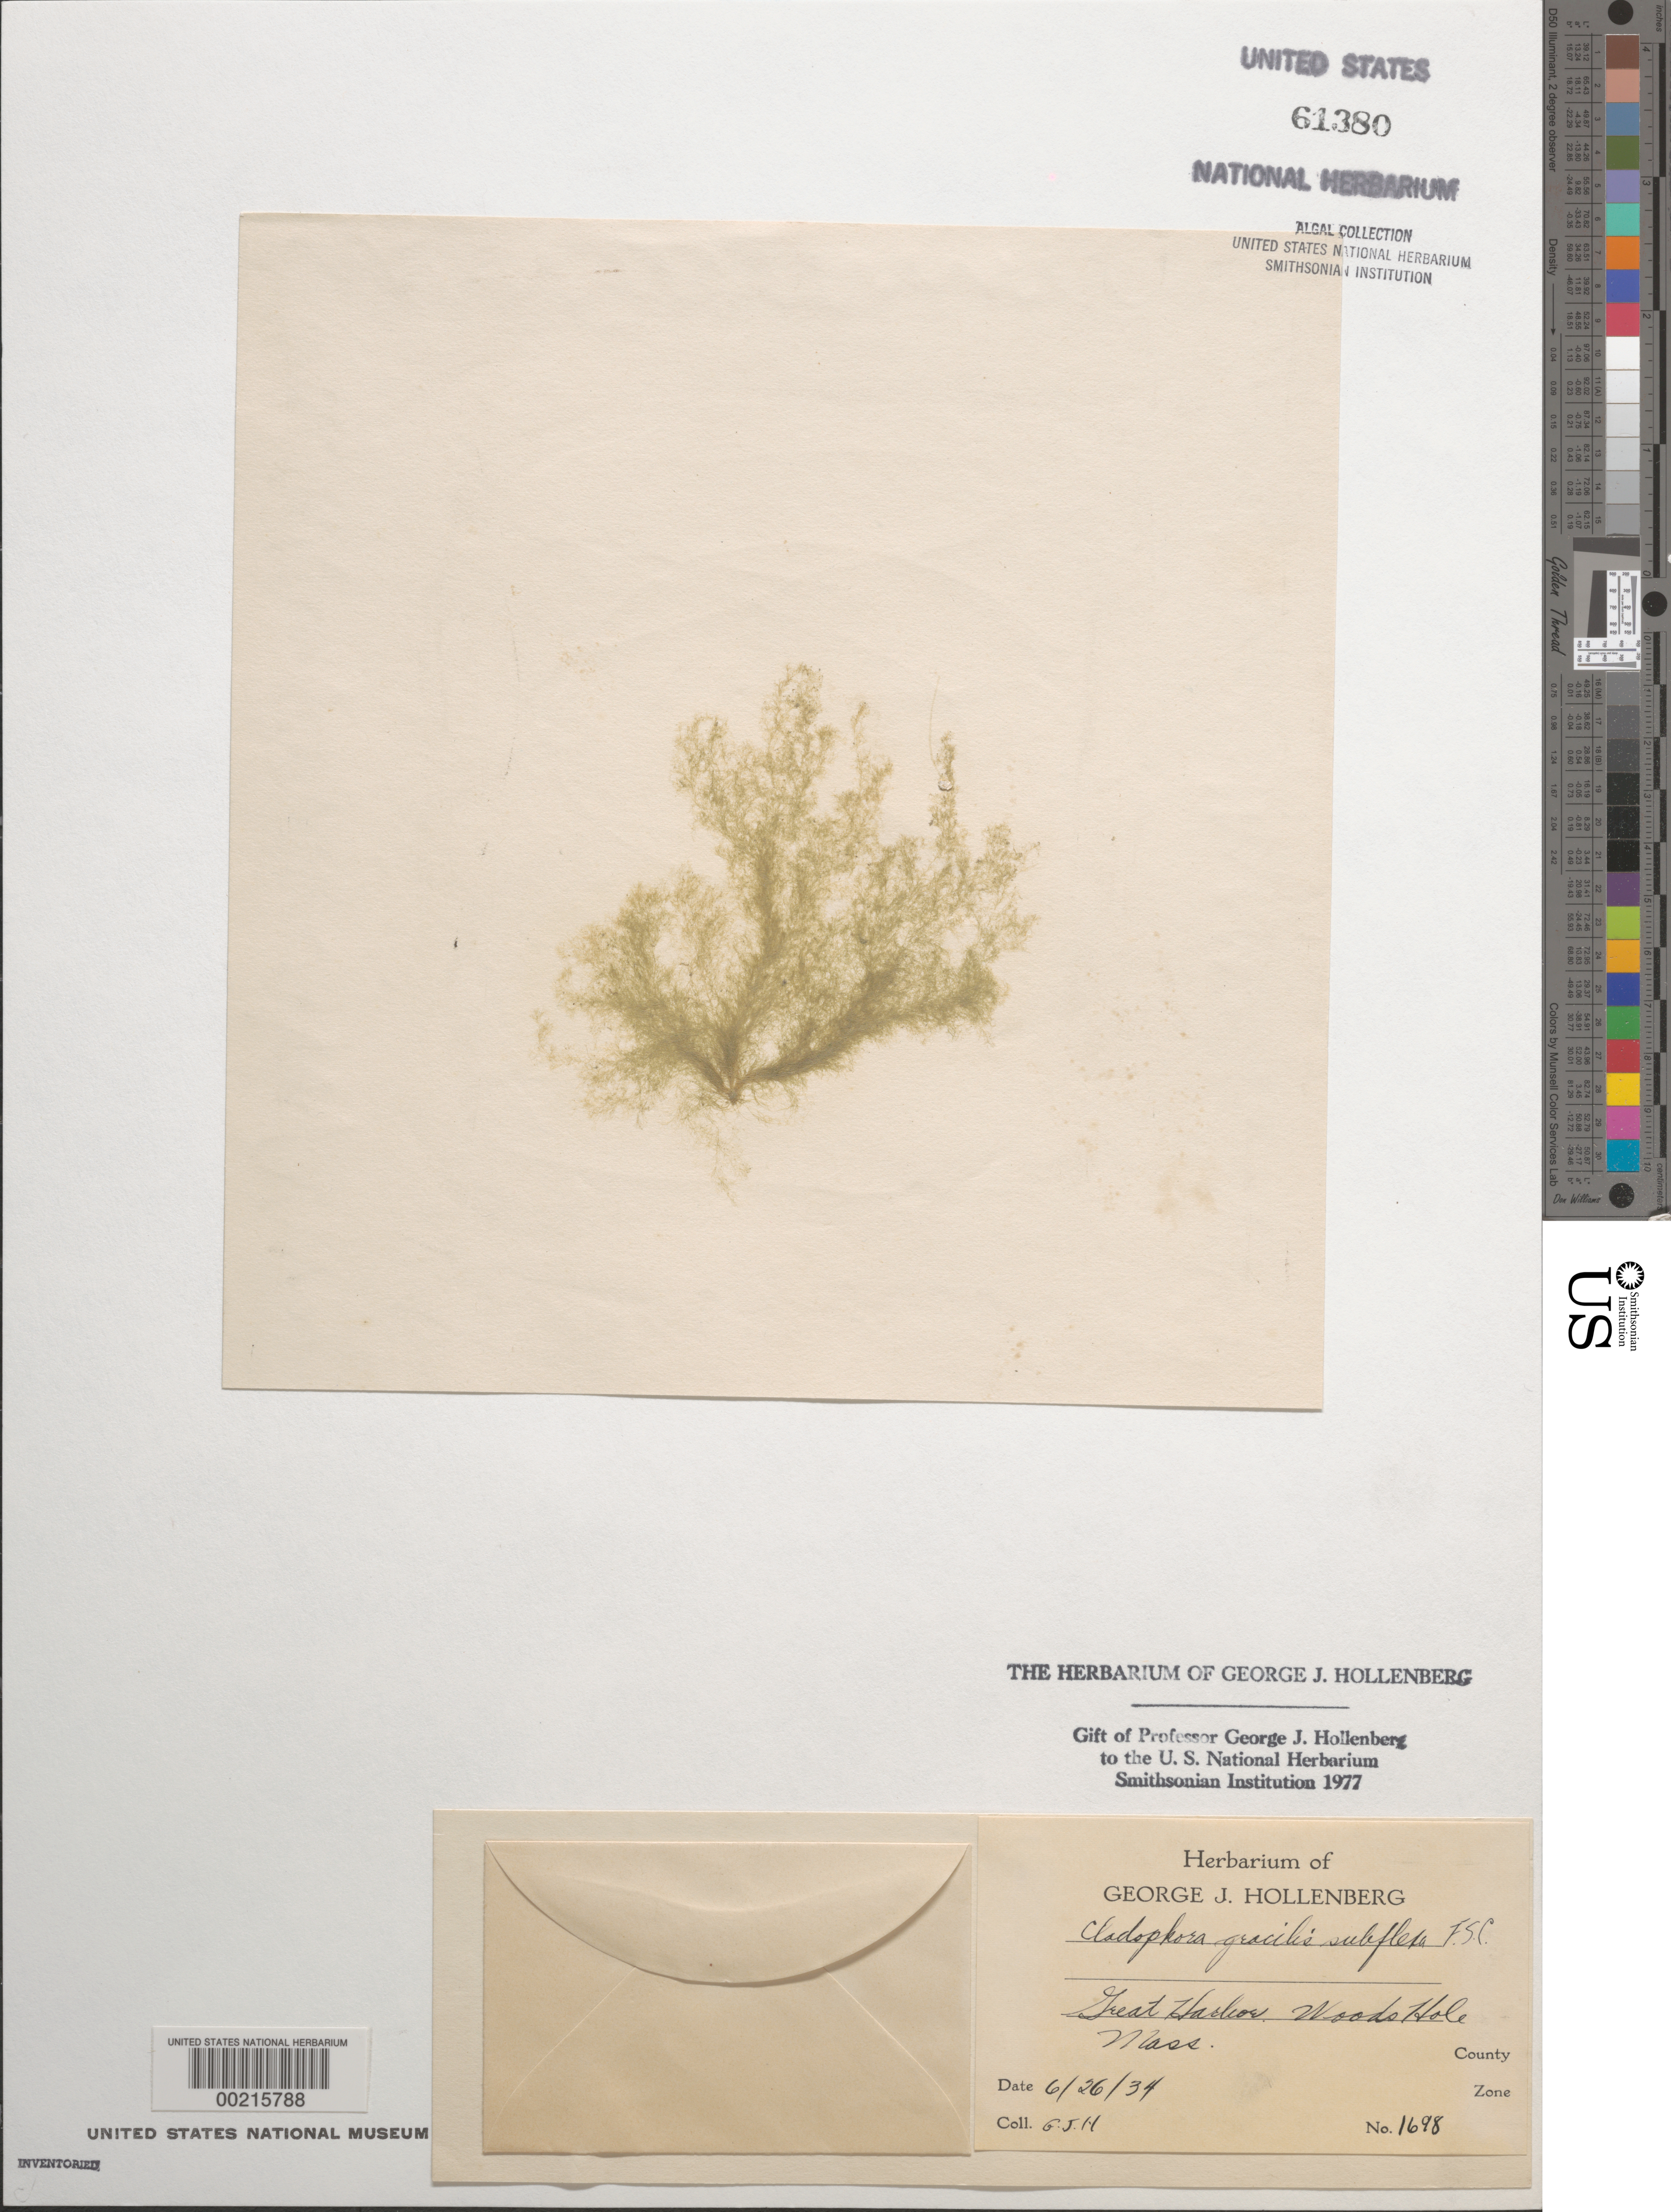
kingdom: Plantae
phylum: Chlorophyta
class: Ulvophyceae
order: Cladophorales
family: Cladophoraceae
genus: Cladophora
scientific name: Cladophora gracilis f. subflexa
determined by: Hollenberg, George J.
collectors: G. Hollenberg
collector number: GJH 1698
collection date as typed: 26 Jun 1934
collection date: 1934-06-26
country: United States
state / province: Massachusetts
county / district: Barnstable County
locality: Woods Hole, Great Harbor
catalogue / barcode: US 61380